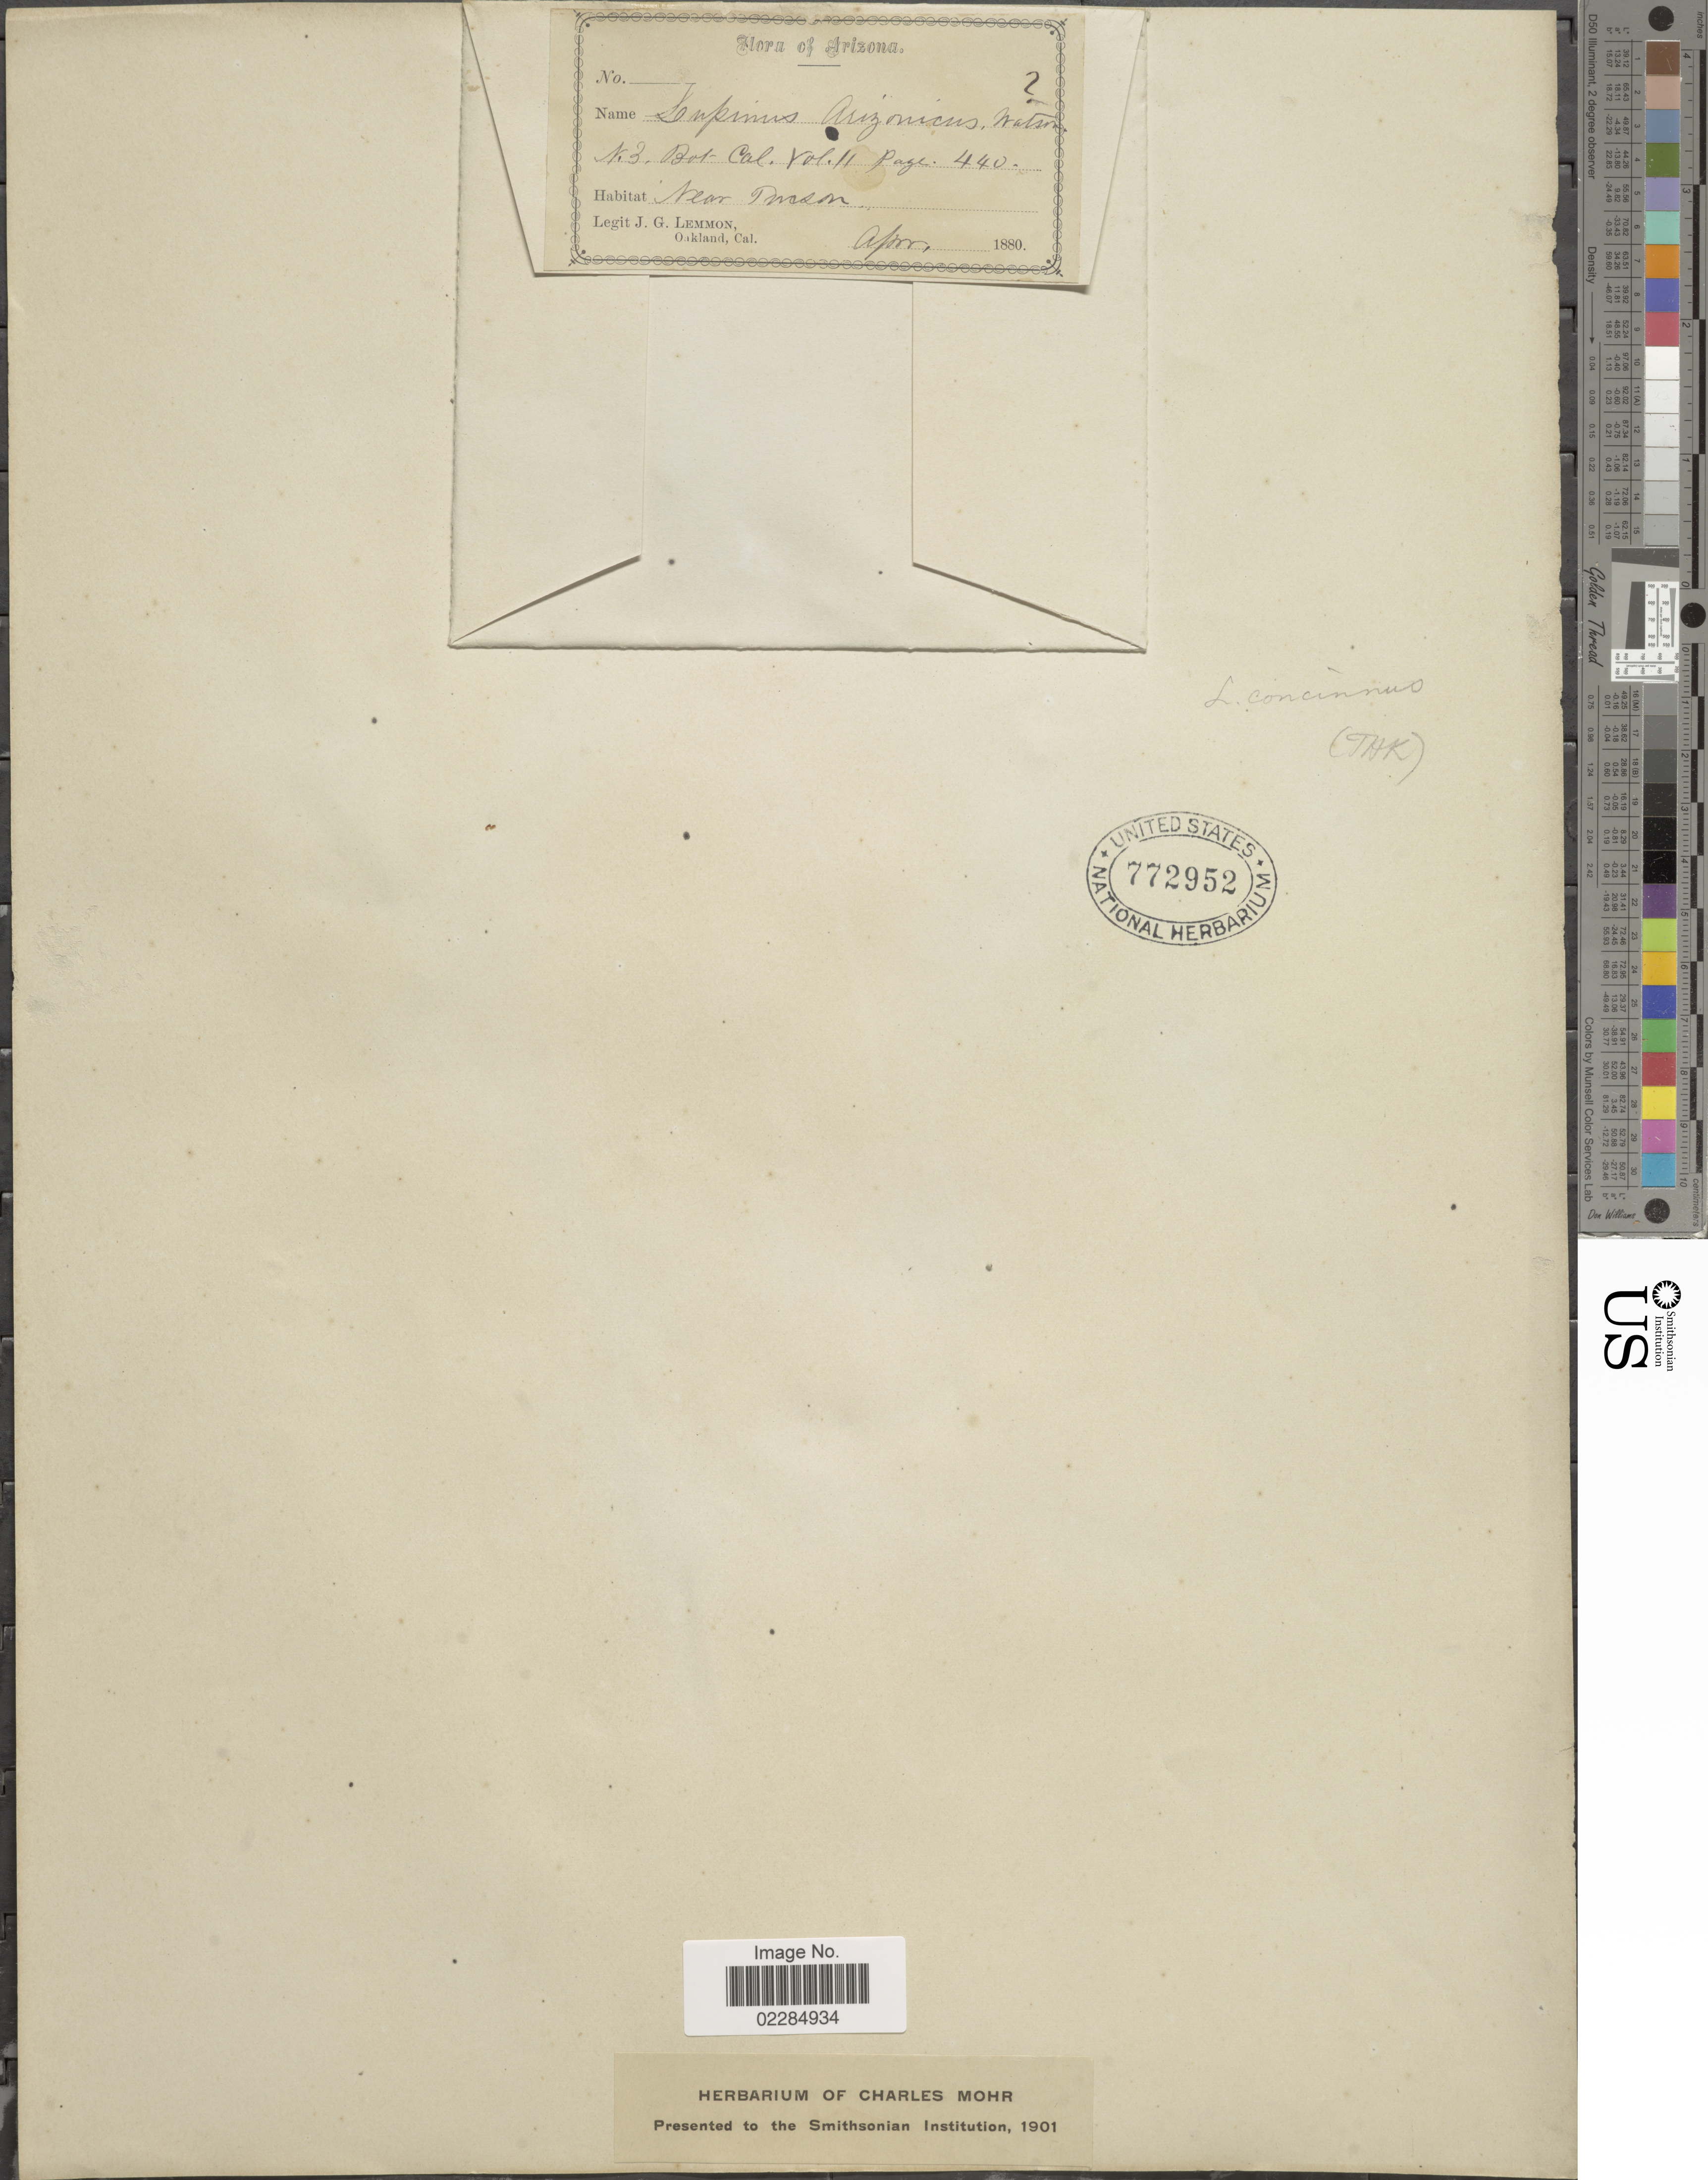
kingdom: Plantae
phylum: Tracheophyta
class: Magnoliopsida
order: Fabales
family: Fabaceae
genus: Lupinus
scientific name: Lupinus concinnus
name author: J. Agardh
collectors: J. Lemmon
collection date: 1880-04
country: United States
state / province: Arizona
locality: Near Tucson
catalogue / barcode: US 772952